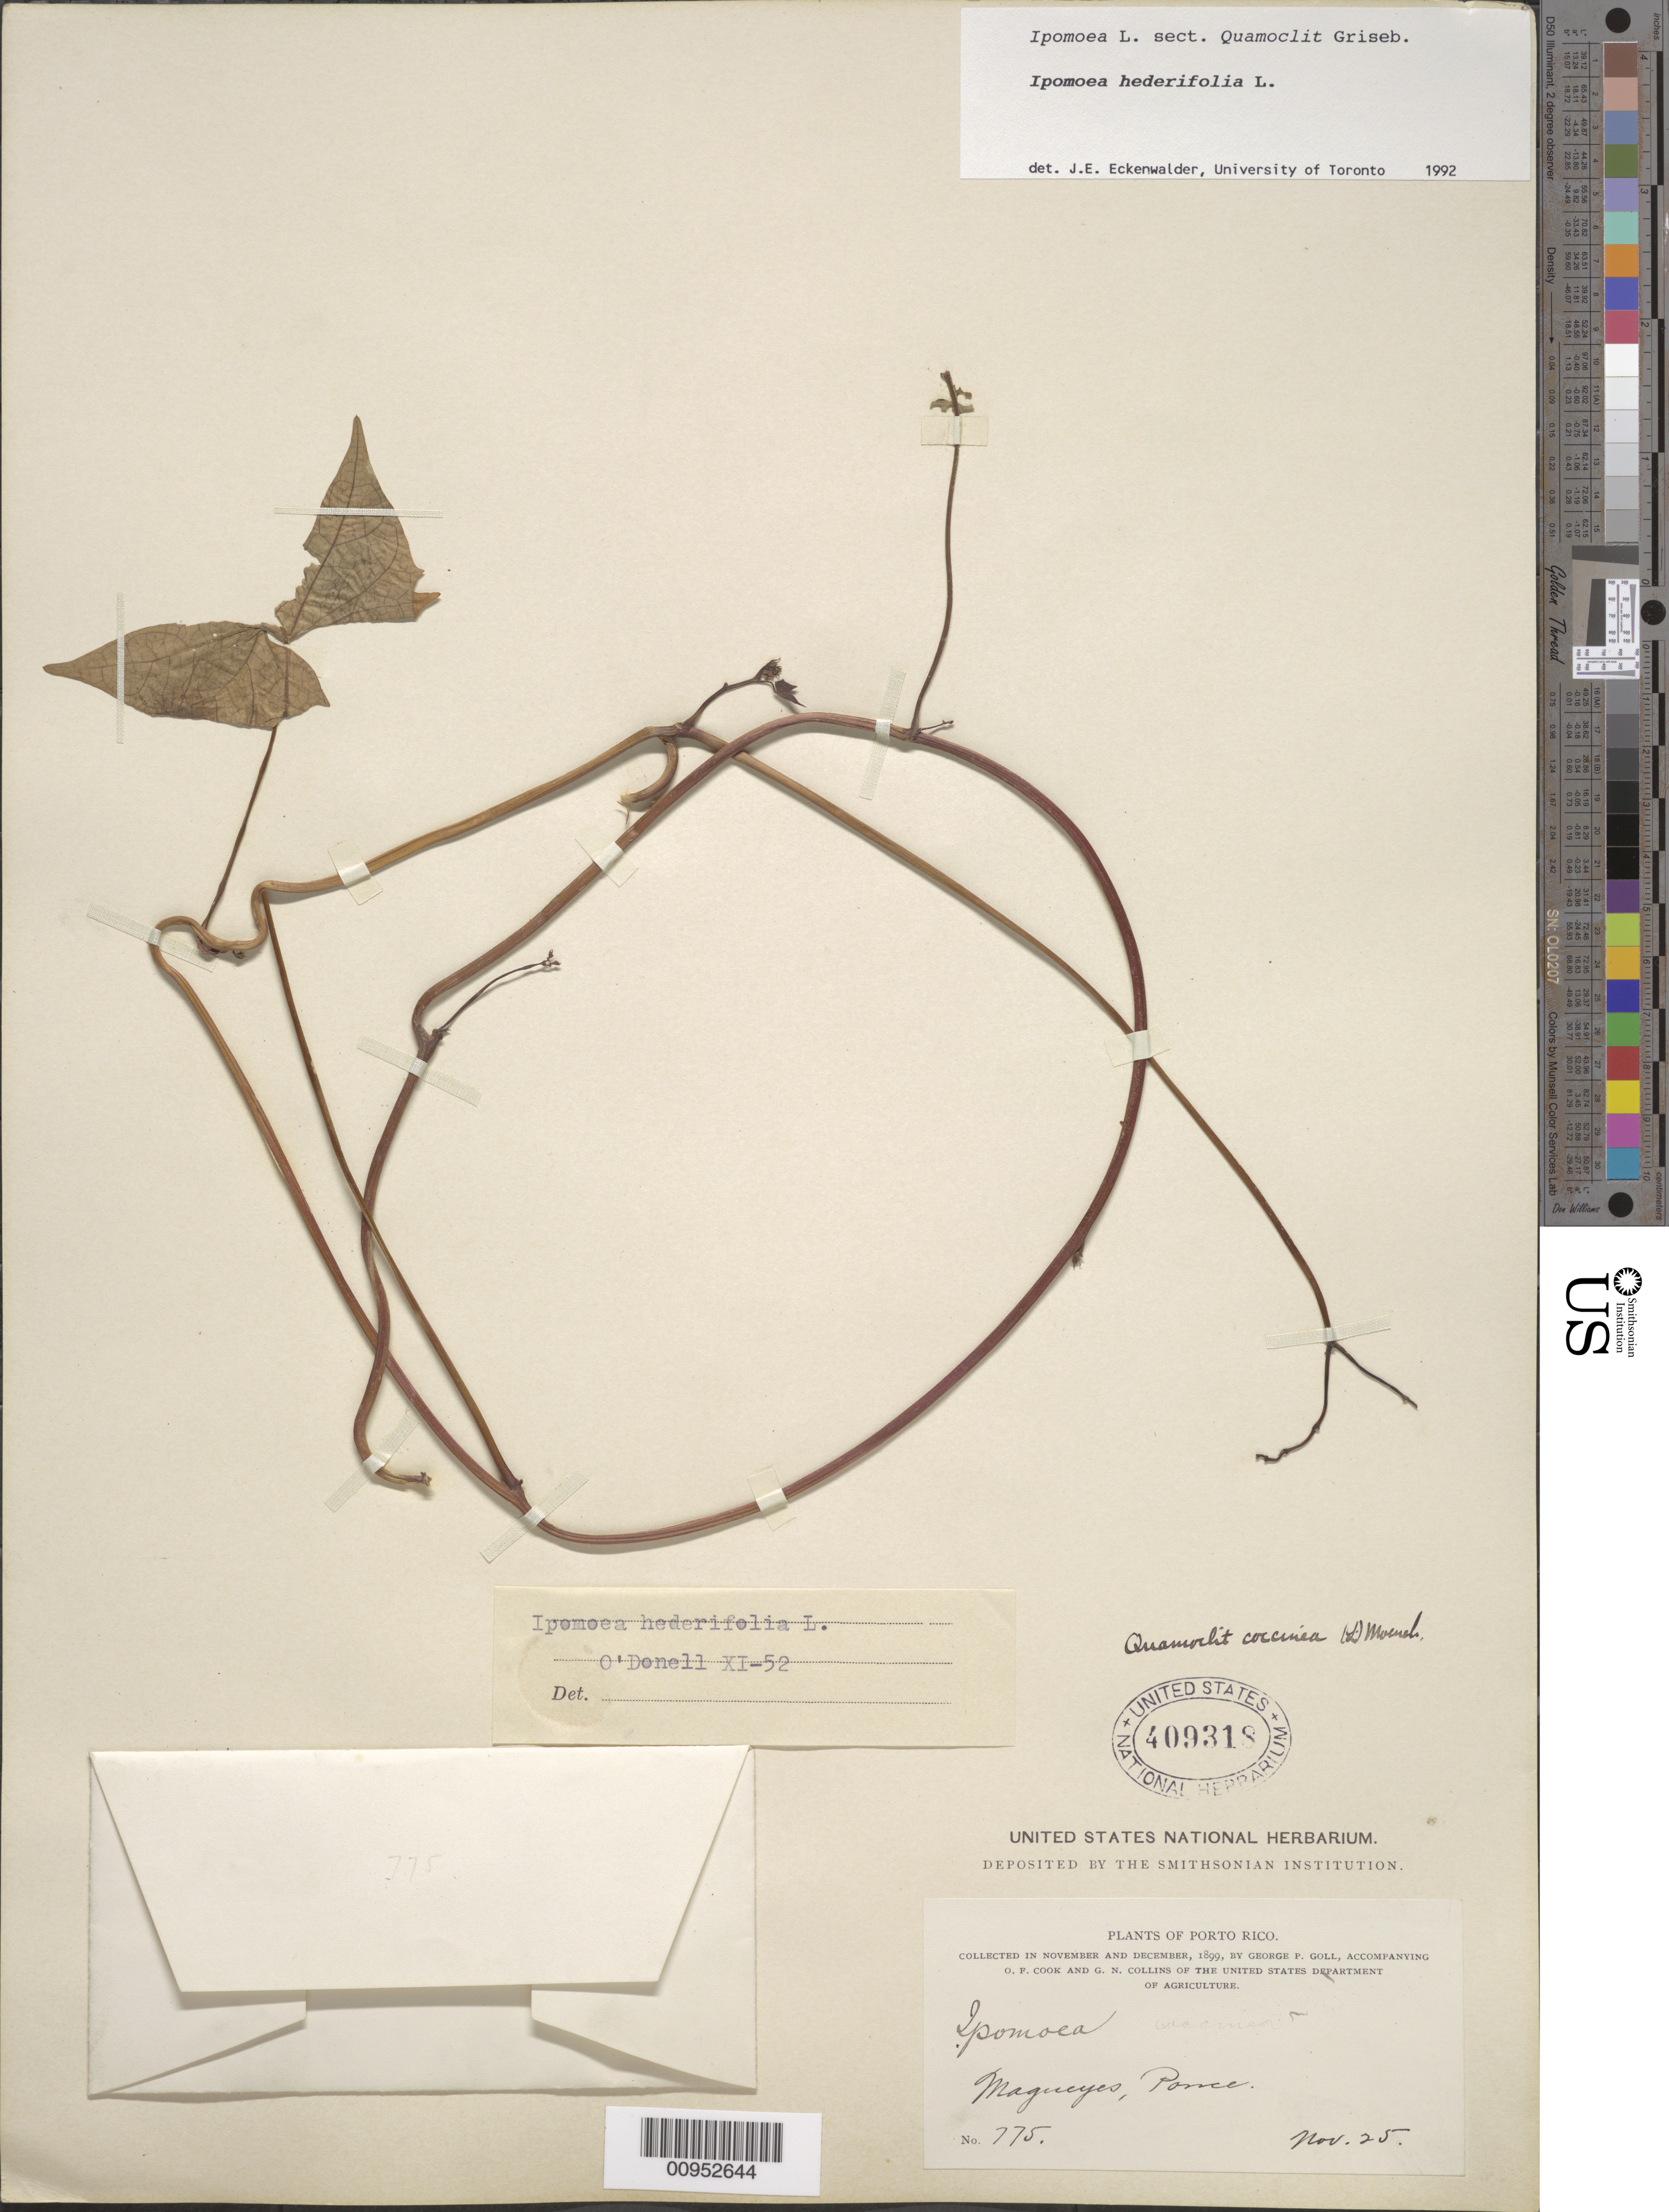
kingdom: Plantae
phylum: Tracheophyta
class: Magnoliopsida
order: Solanales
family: Convolvulaceae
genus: Ipomoea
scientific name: Ipomoea hederifolia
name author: L.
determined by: Eckenwalder, James E.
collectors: G. Goll, G. F. Cook & G. N. Collins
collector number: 775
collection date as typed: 25 Nov 1899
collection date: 1899-11-25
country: Puerto Rico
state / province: Ponce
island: Puerto Rico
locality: Magueyes, Ponce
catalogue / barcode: US 409318